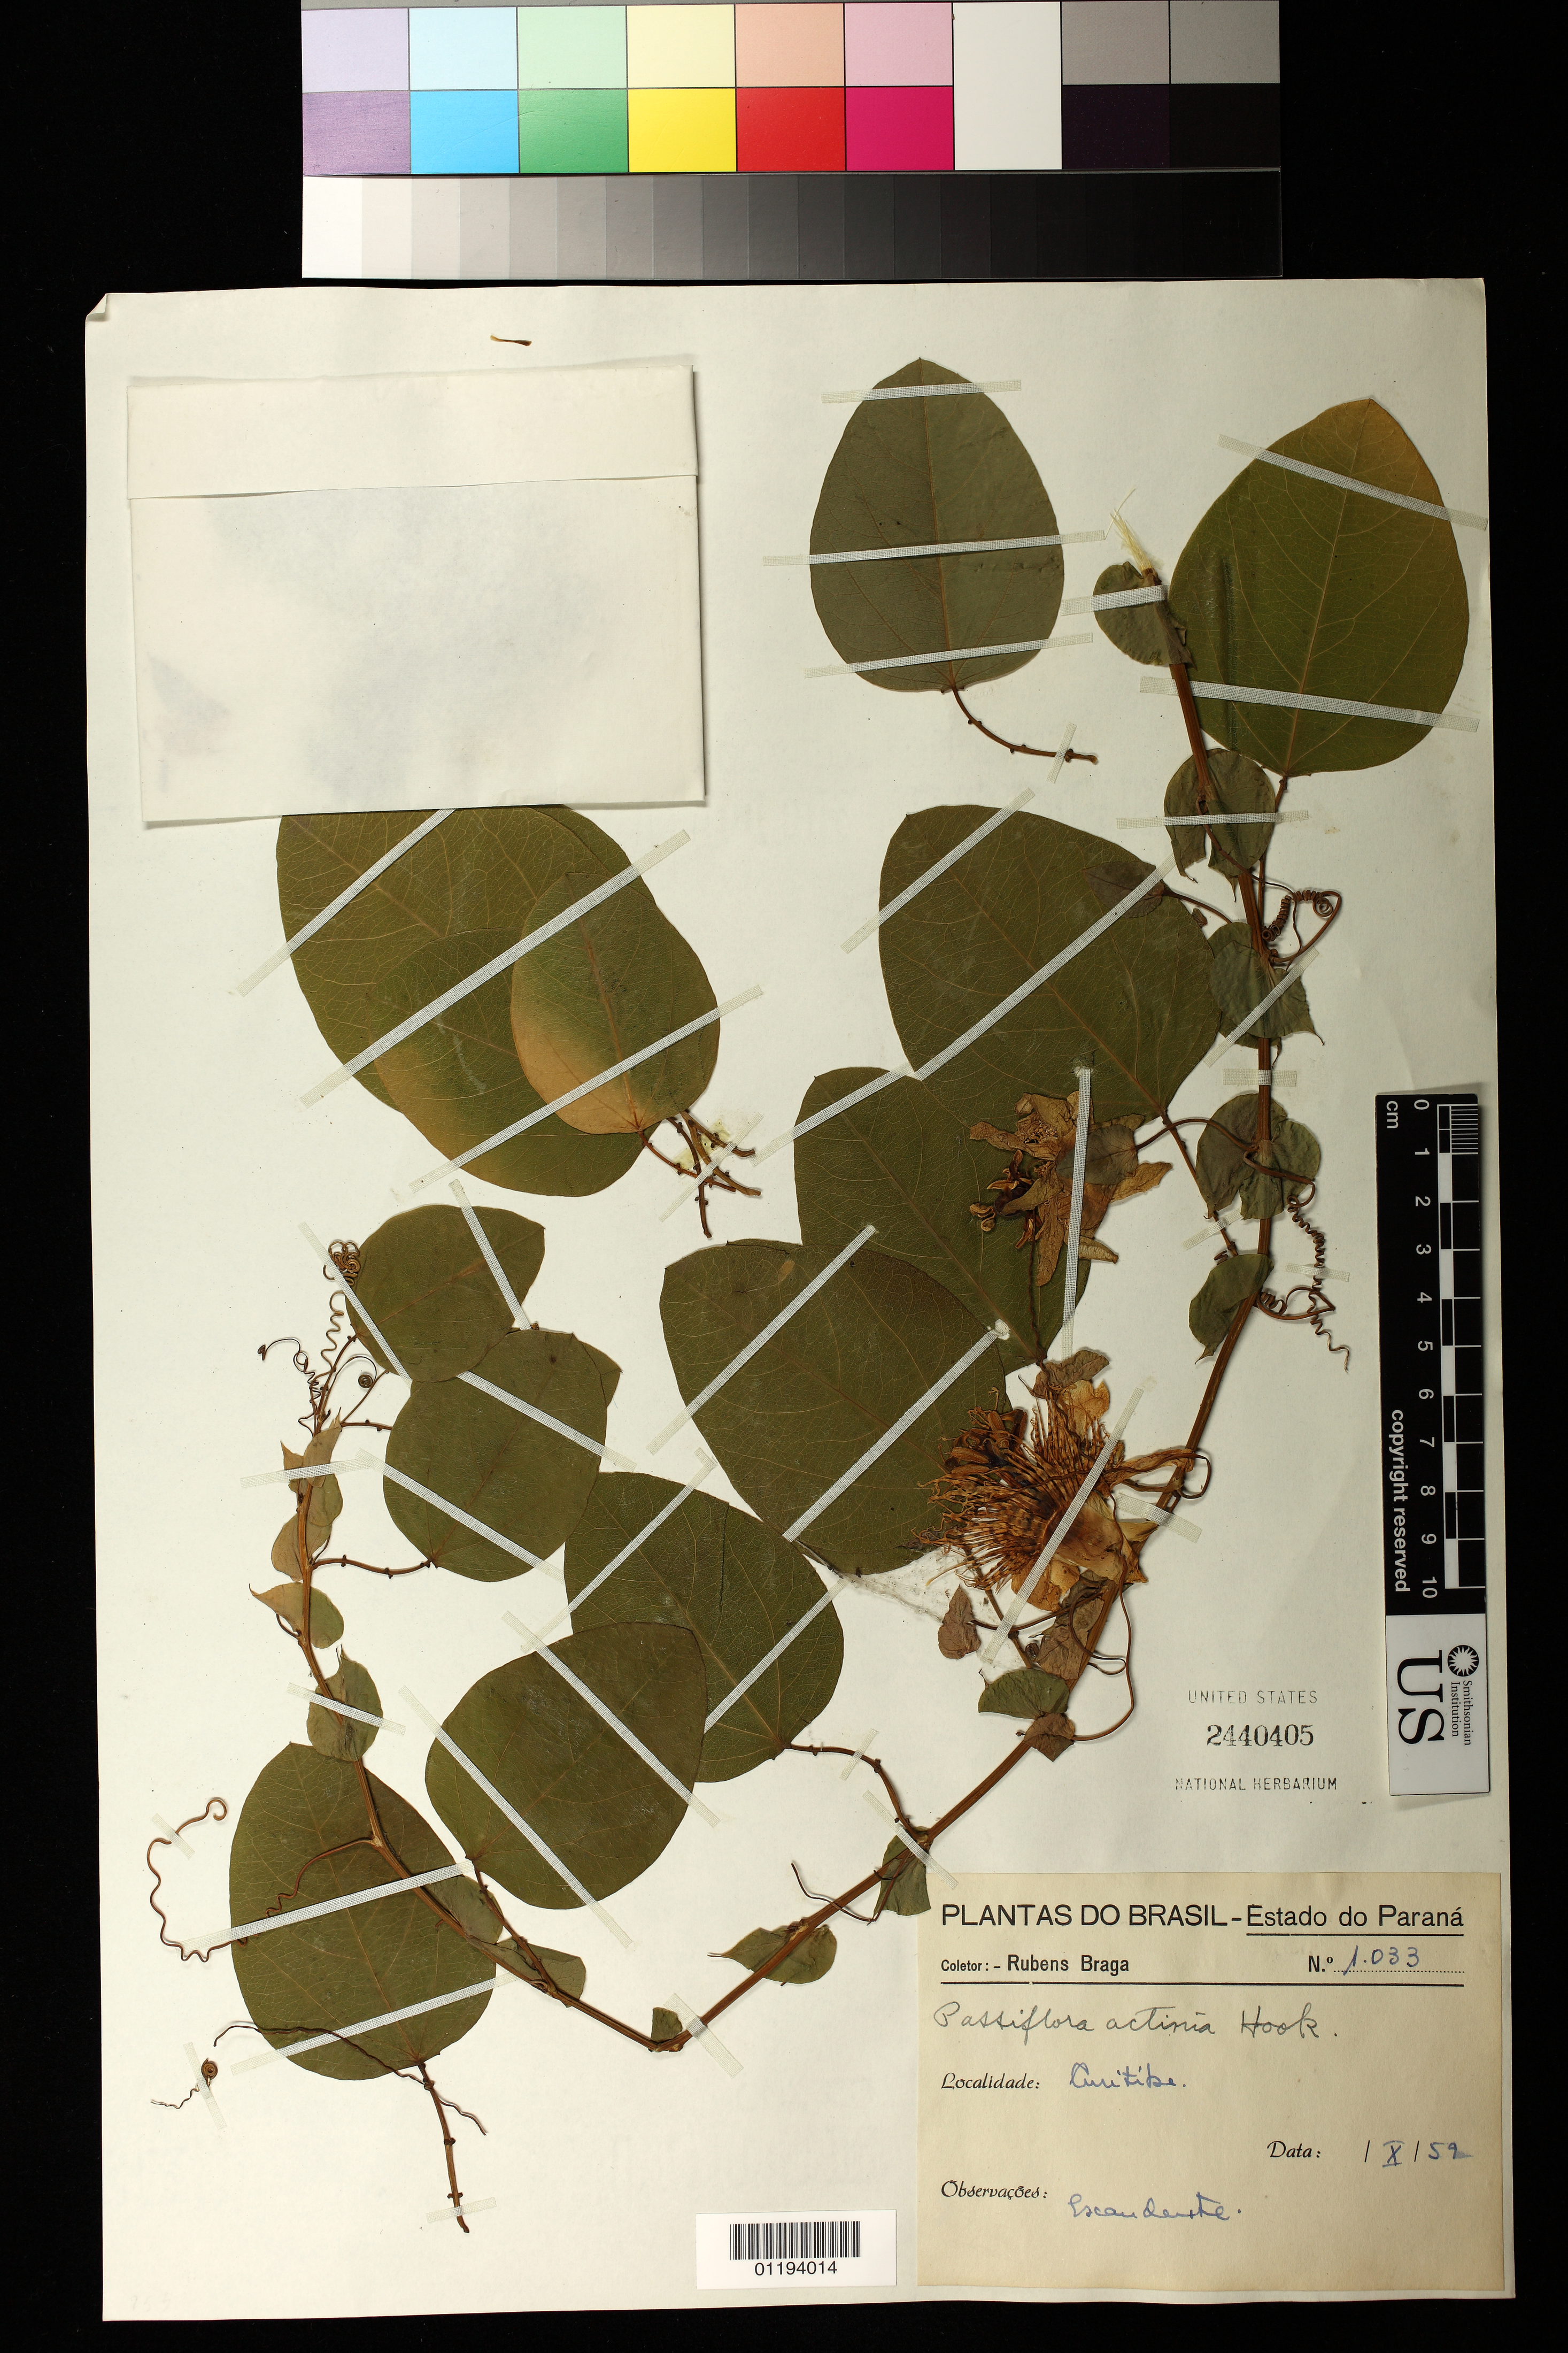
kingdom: Plantae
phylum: Tracheophyta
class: Magnoliopsida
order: Malpighiales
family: Passifloraceae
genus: Passiflora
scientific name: Passiflora actinia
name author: Hook.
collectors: R. Braga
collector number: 1033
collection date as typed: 1959-10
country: Brazil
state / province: Paraná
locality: Curitiba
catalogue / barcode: US 2440405